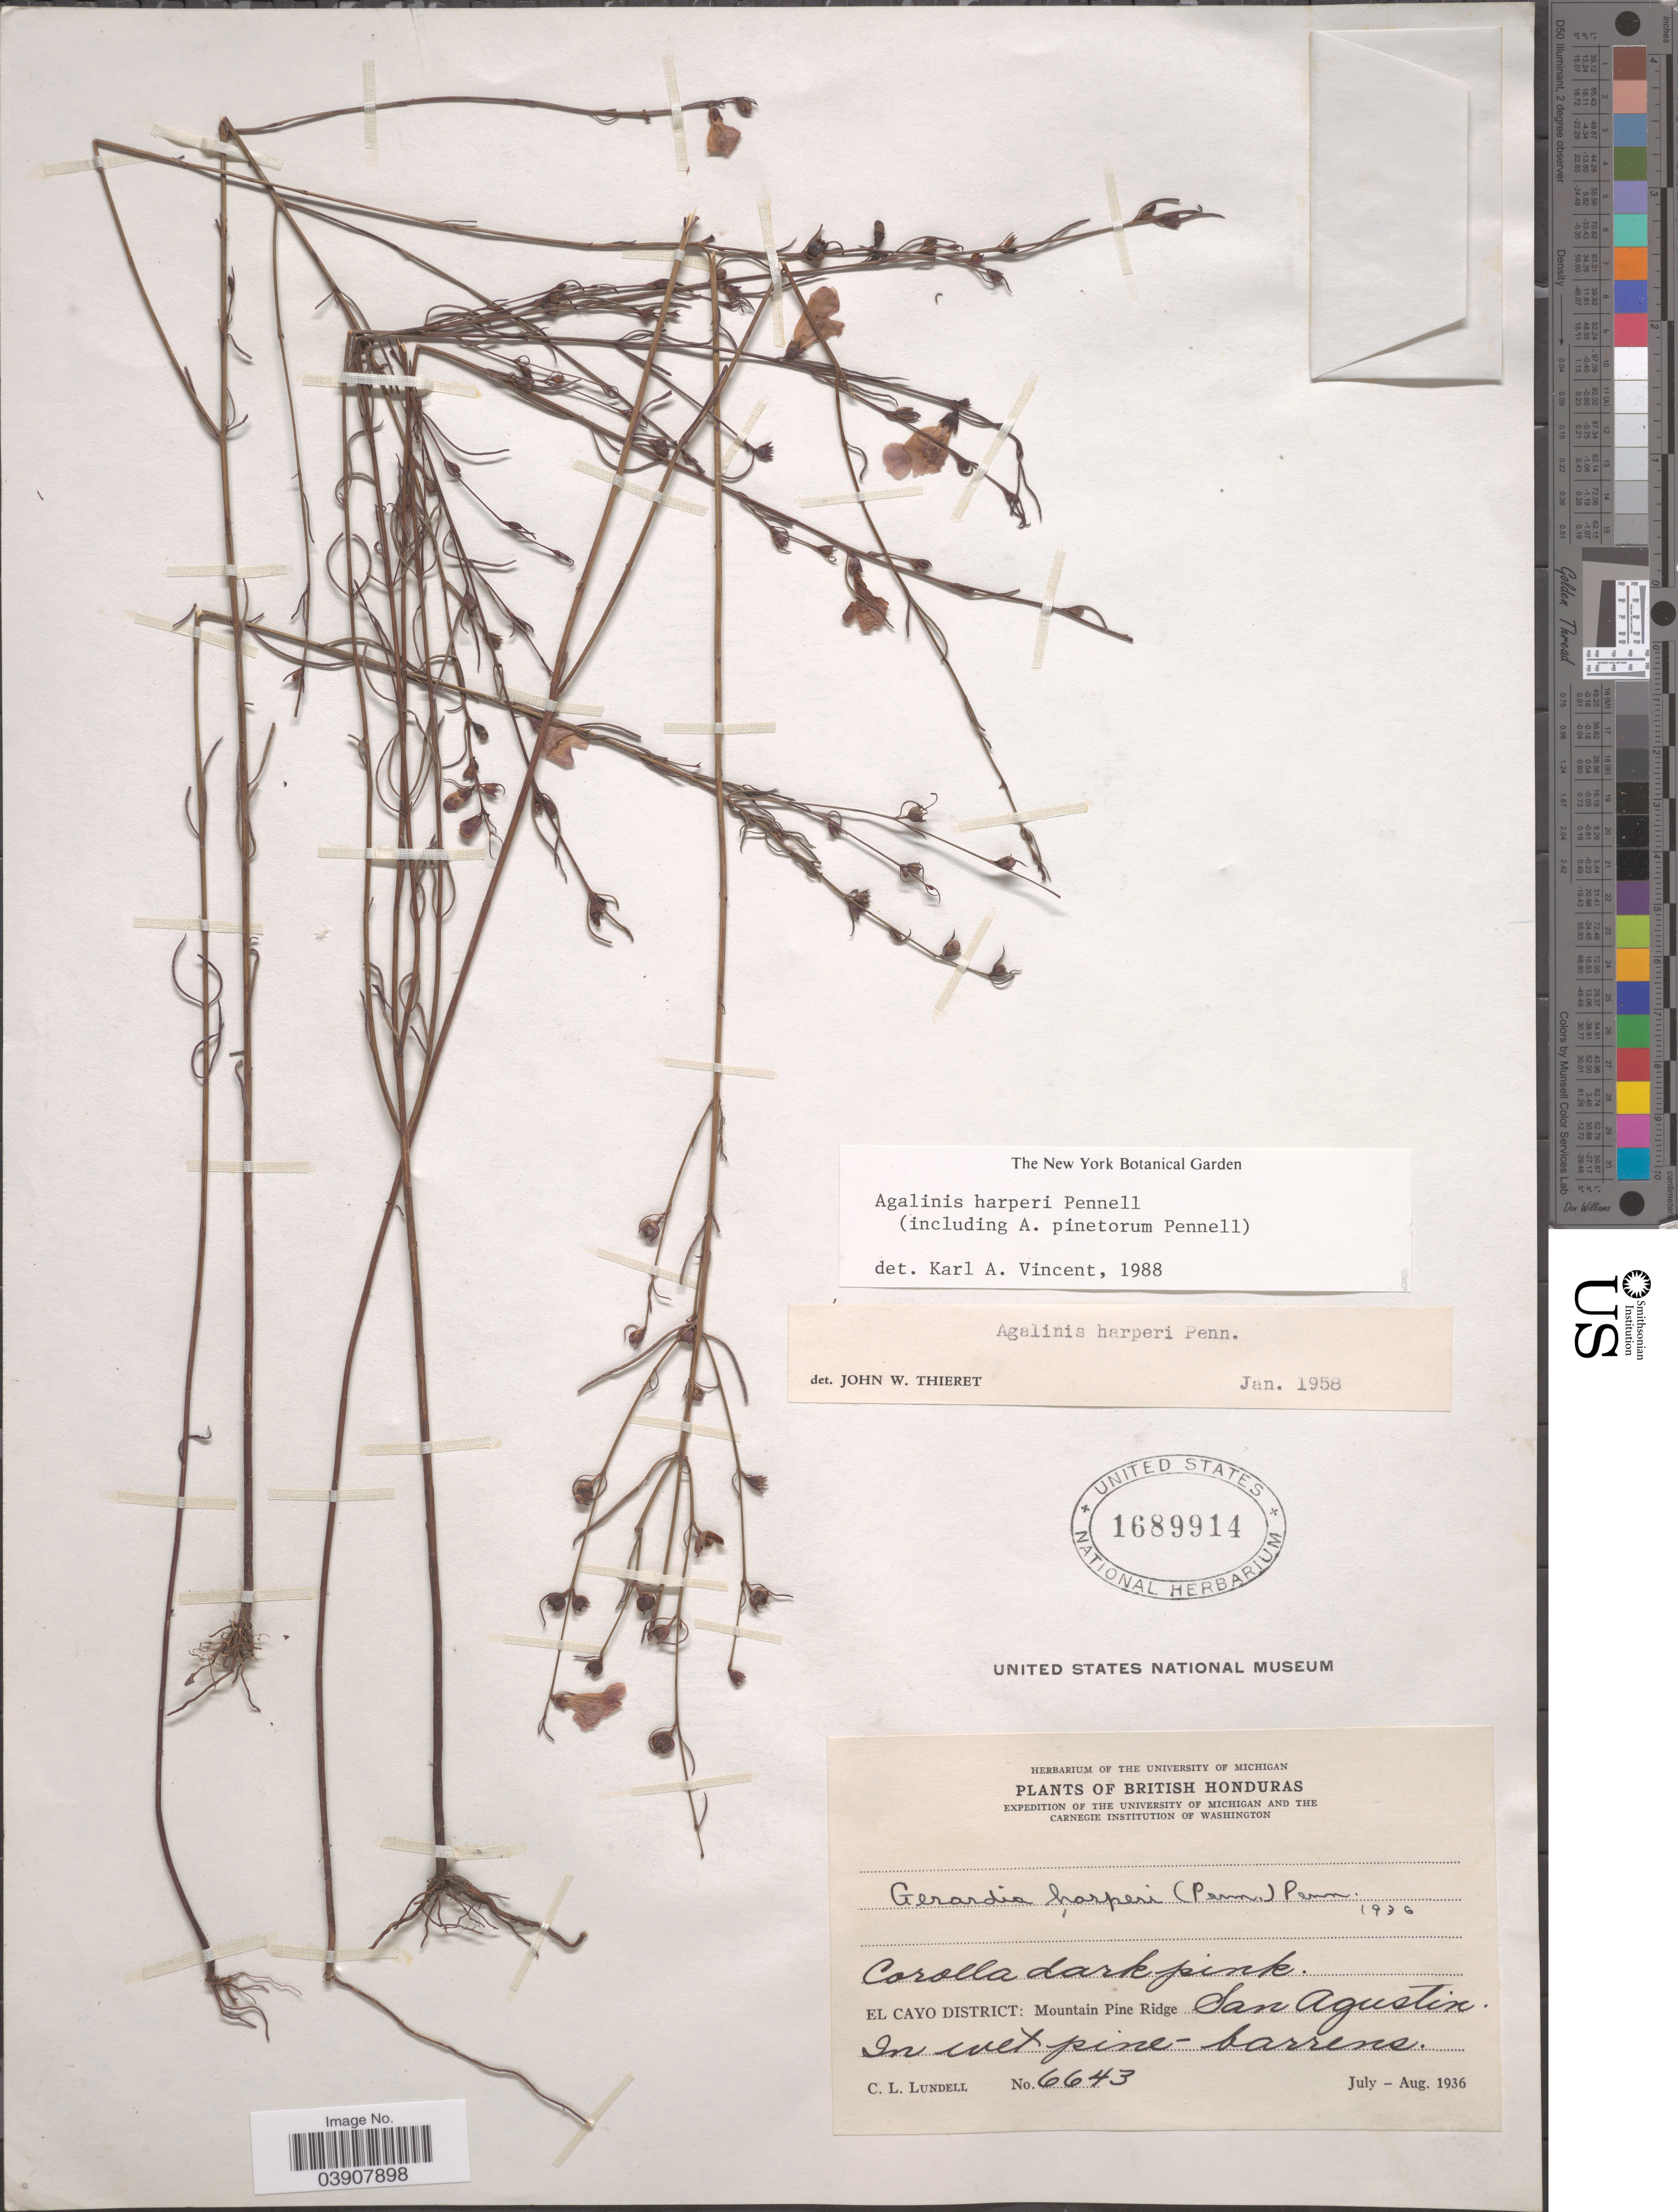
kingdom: Plantae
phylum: Tracheophyta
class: Magnoliopsida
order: Lamiales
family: Orobanchaceae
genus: Agalinis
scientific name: Agalinis harperi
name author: Pennell in Small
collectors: C. L. Lundell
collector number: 6643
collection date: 1936-07/1936-08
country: Belize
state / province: Cayo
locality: British Honduras. El Cayo District: Mountain Pine Ridge San Agustin.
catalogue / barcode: US 1689914